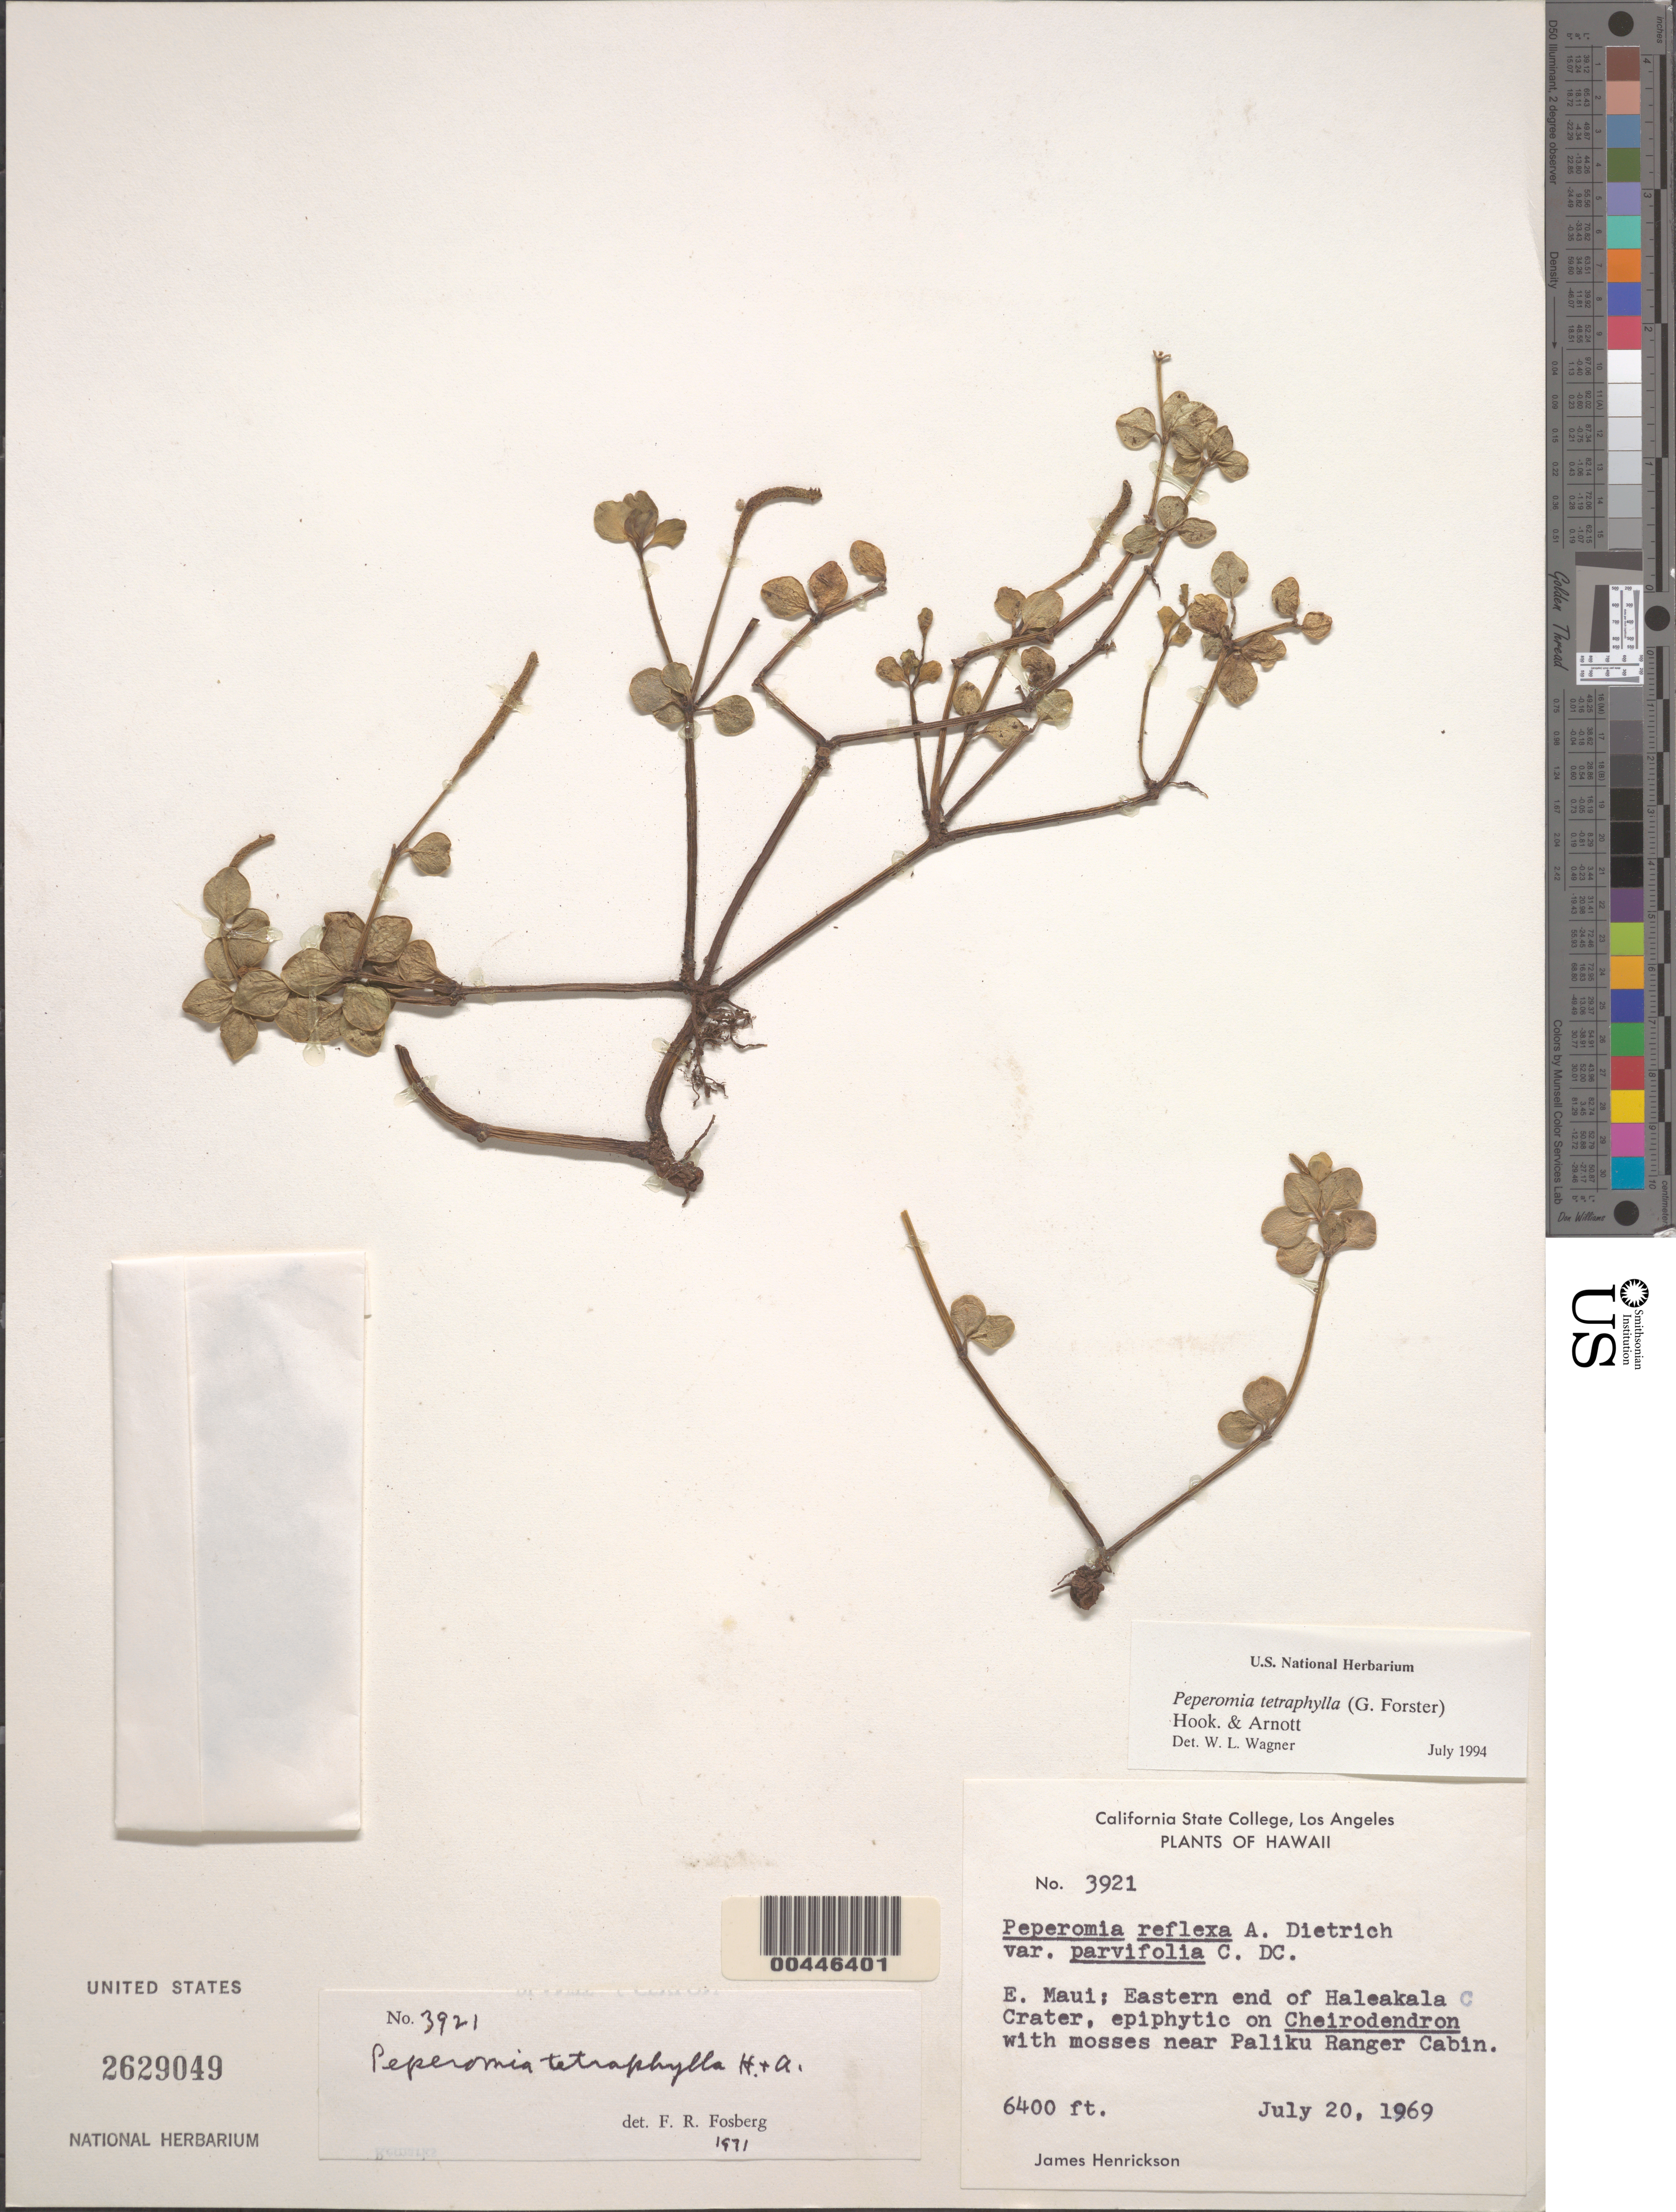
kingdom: Plantae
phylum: Tracheophyta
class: Magnoliopsida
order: Piperales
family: Piperaceae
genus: Peperomia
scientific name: Peperomia trichopus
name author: Trel. in J.F. Macbr.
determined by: Wagner, W. L., (BOT), Smithsonian Institution - National Museum of Natural History (UNITED STATES)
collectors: J. S. Henrickson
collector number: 3921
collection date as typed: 20 Jul 1969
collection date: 1969-07-20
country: United States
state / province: Hawaii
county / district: Maui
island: Maui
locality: E Maui, E end of Haleakala Crater, near Paliku Ranger Cabin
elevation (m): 1951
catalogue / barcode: US 2629049